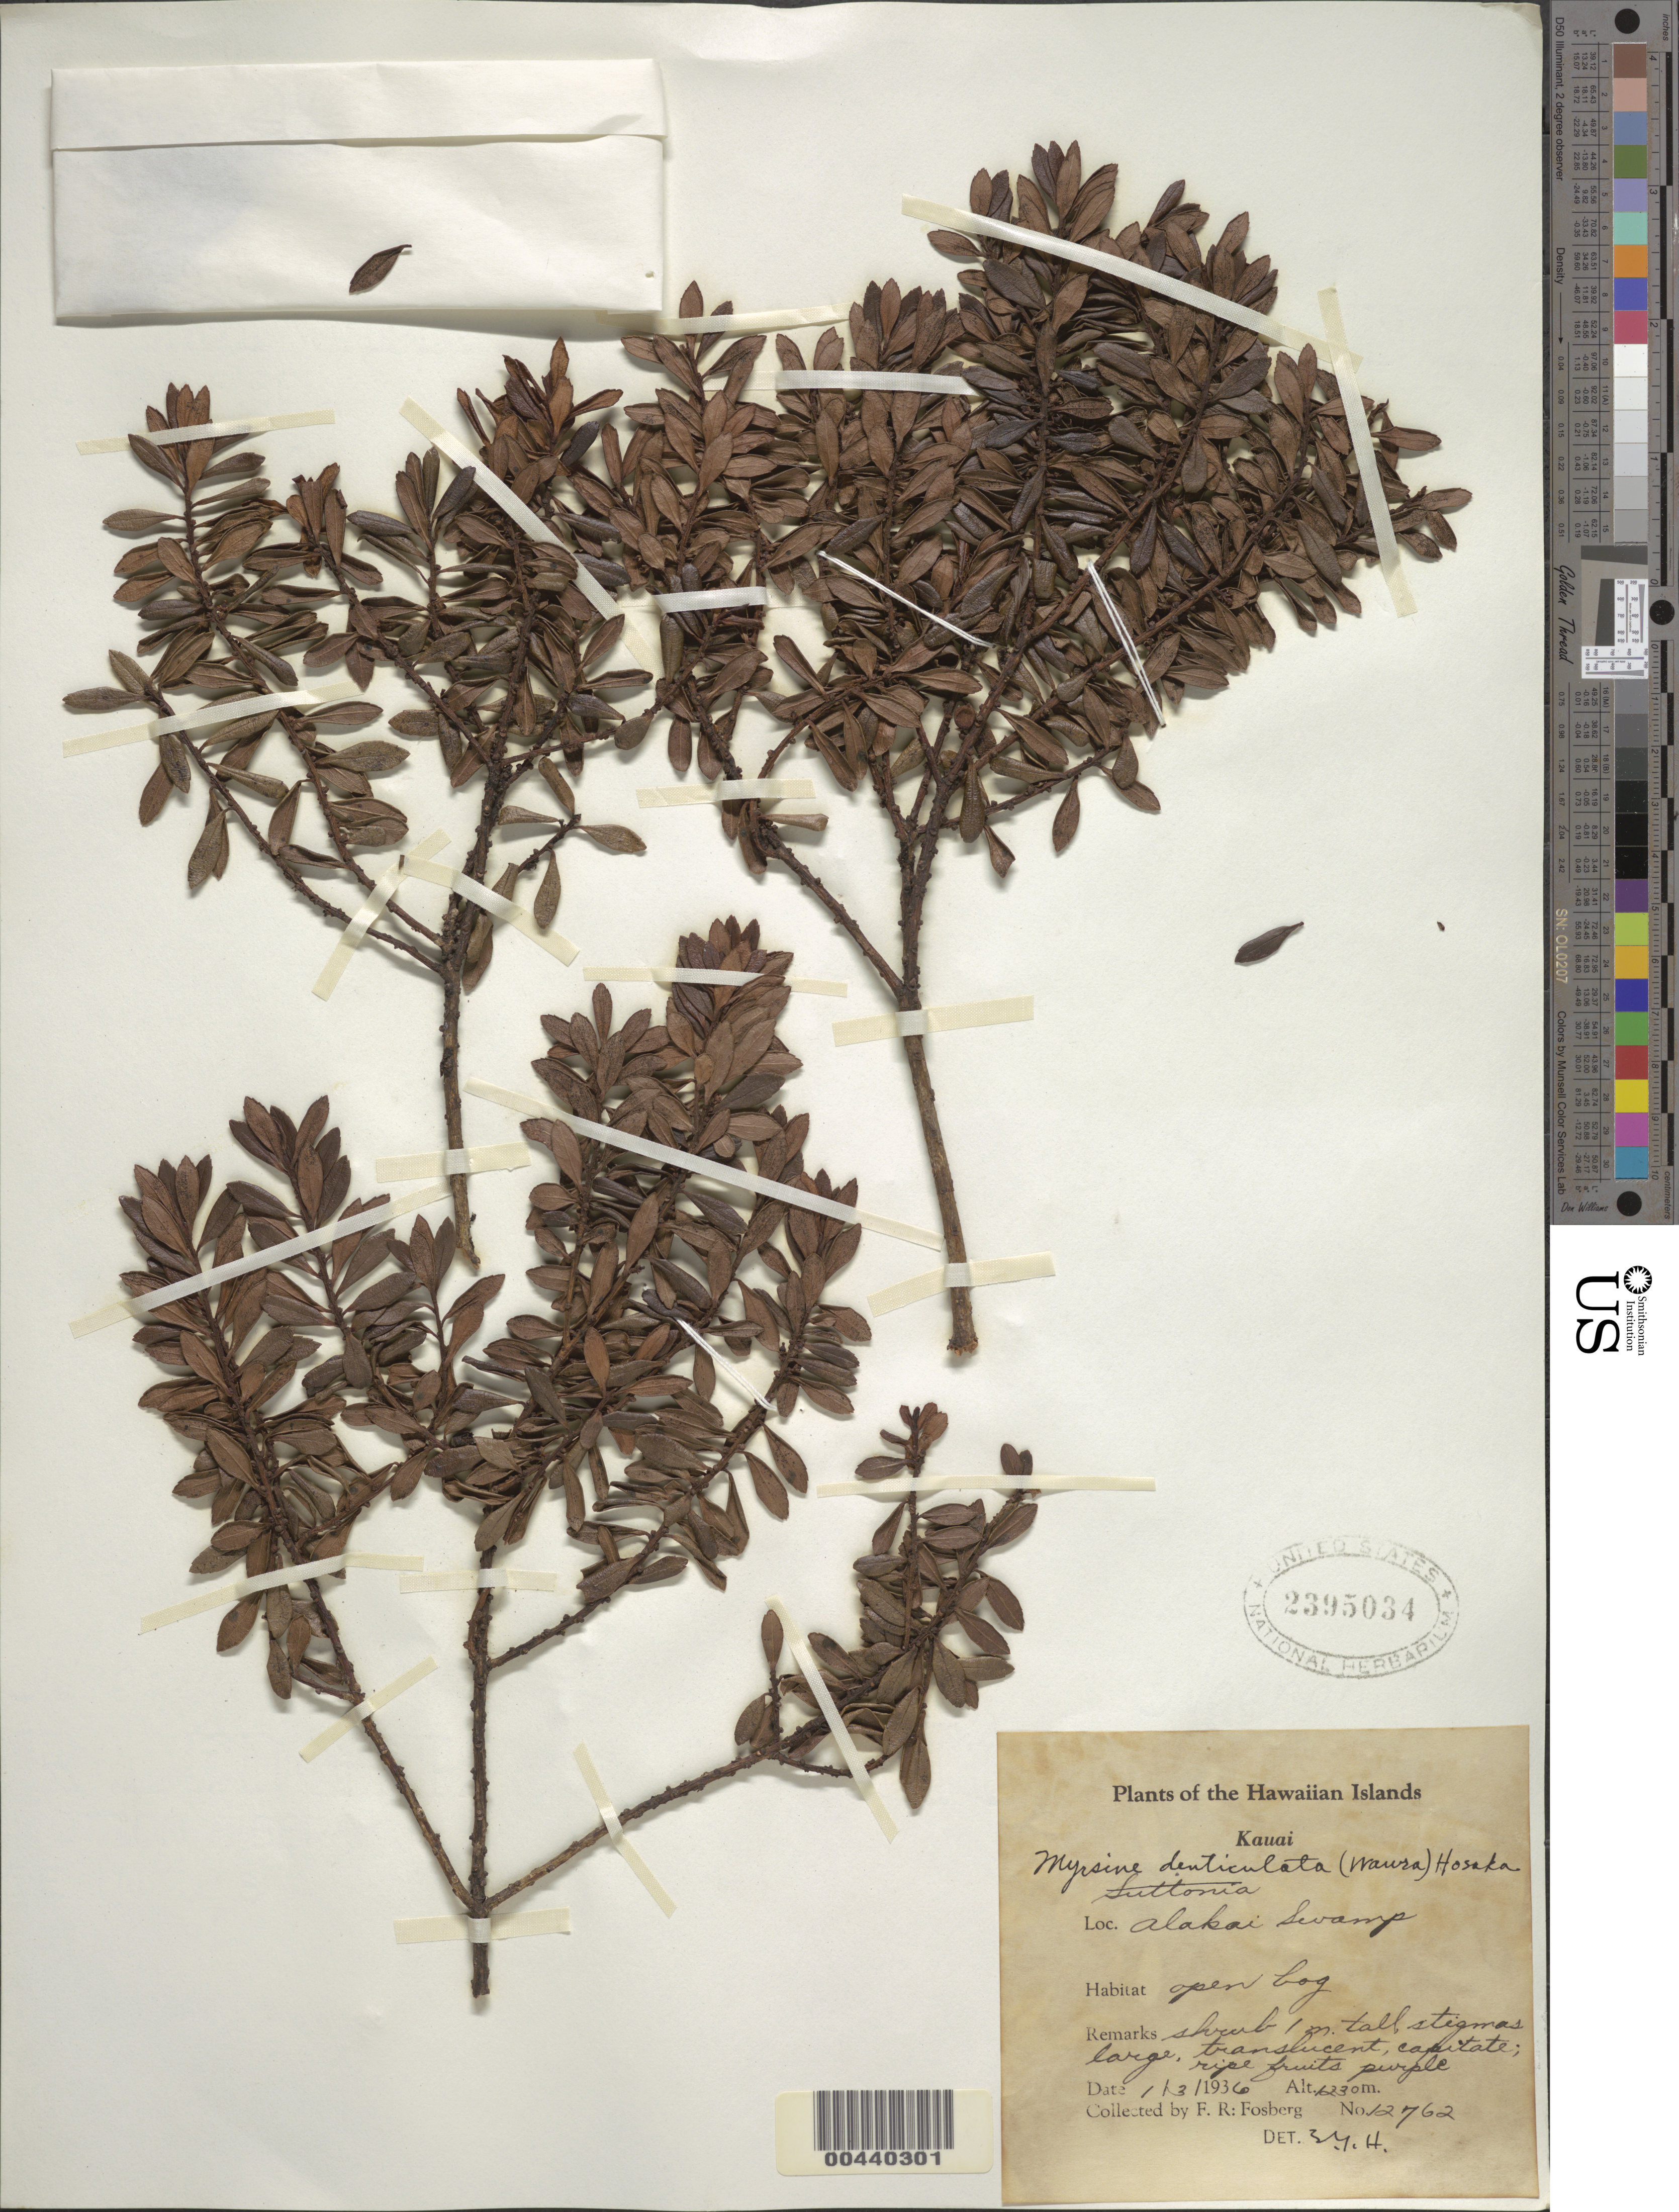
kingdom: Plantae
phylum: Tracheophyta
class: Magnoliopsida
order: Ericales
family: Primulaceae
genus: Myrsine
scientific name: Myrsine denticulata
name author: (Wawra) Hosaka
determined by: Hosaka, E. Y.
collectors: F. R. Fosberg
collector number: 12762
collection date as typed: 3 Jan 1936 or 1 Mar 1936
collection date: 1936-01-03 or 1936-03-01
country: United States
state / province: Hawaii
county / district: Kauai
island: Kaua'i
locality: Alakai Swamp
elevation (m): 1230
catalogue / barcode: US 2395034